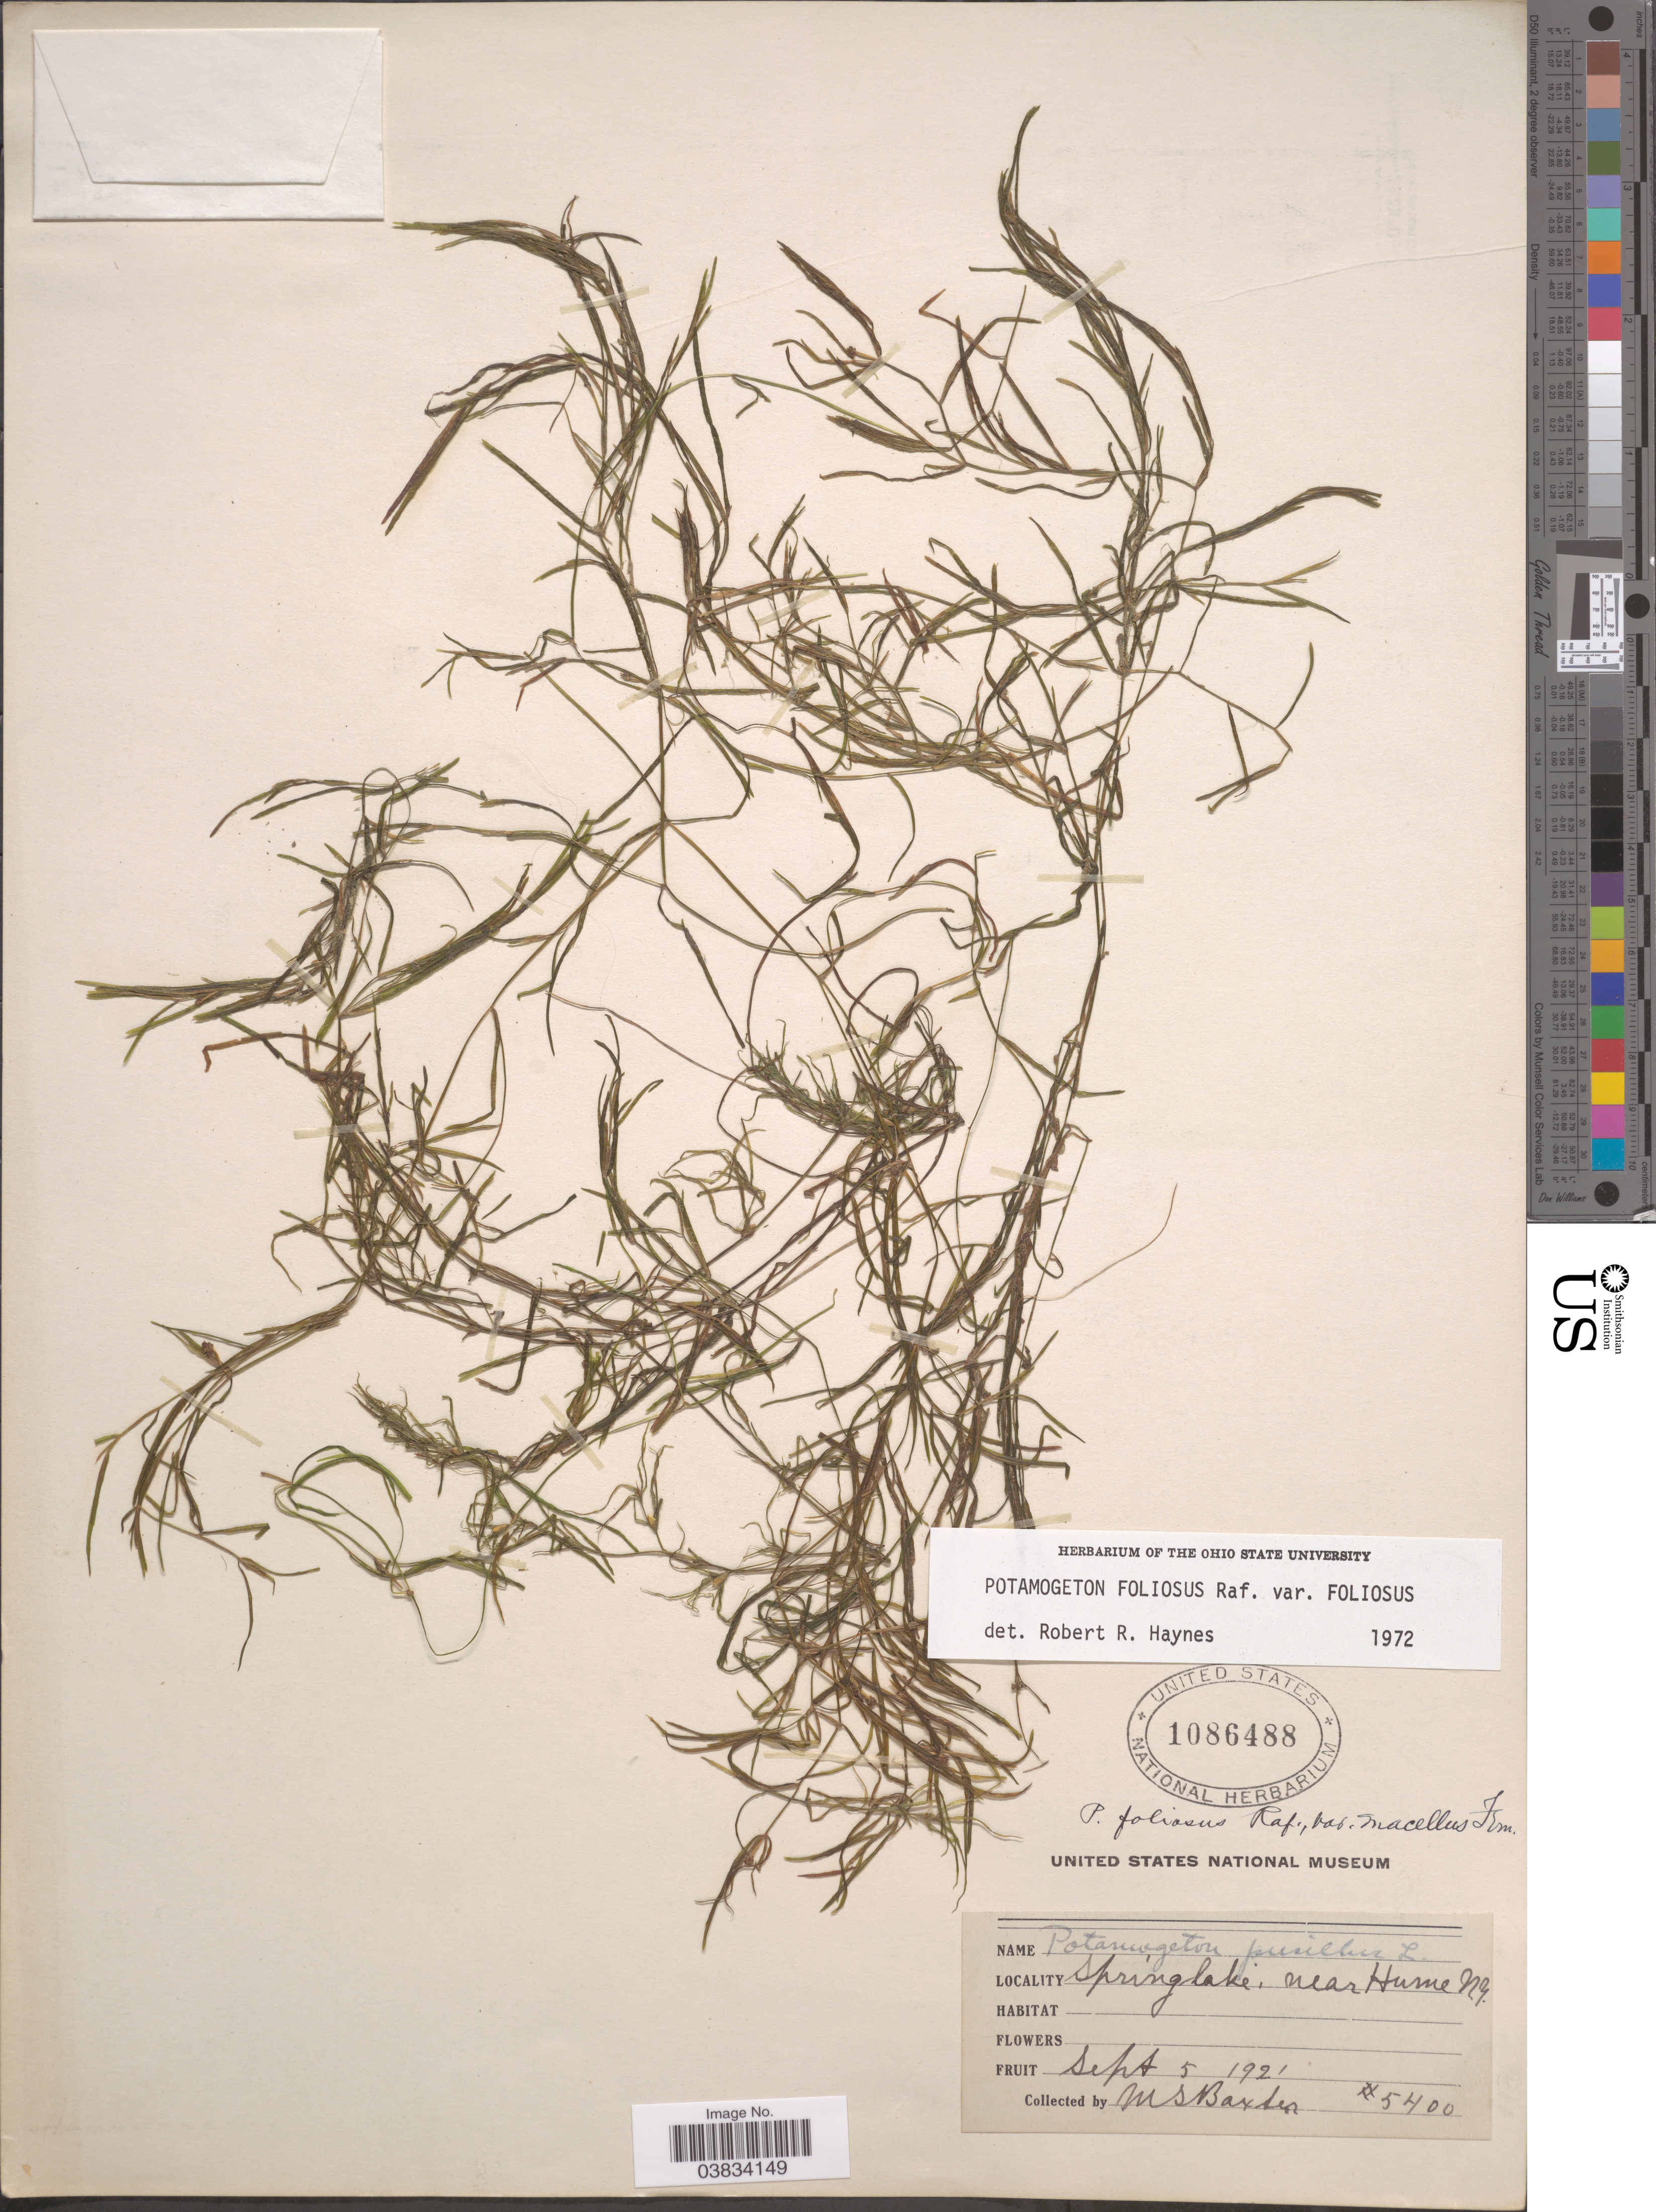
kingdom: Plantae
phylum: Tracheophyta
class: Liliopsida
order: Alismatales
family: Potamogetonaceae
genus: Potamogeton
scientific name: Potamogeton foliosus var. foliosus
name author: Raf.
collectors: M. Baxter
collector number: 5400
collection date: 1921-09-05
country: United States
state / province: New York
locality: Spring lake, near Hume.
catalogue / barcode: US 1086488